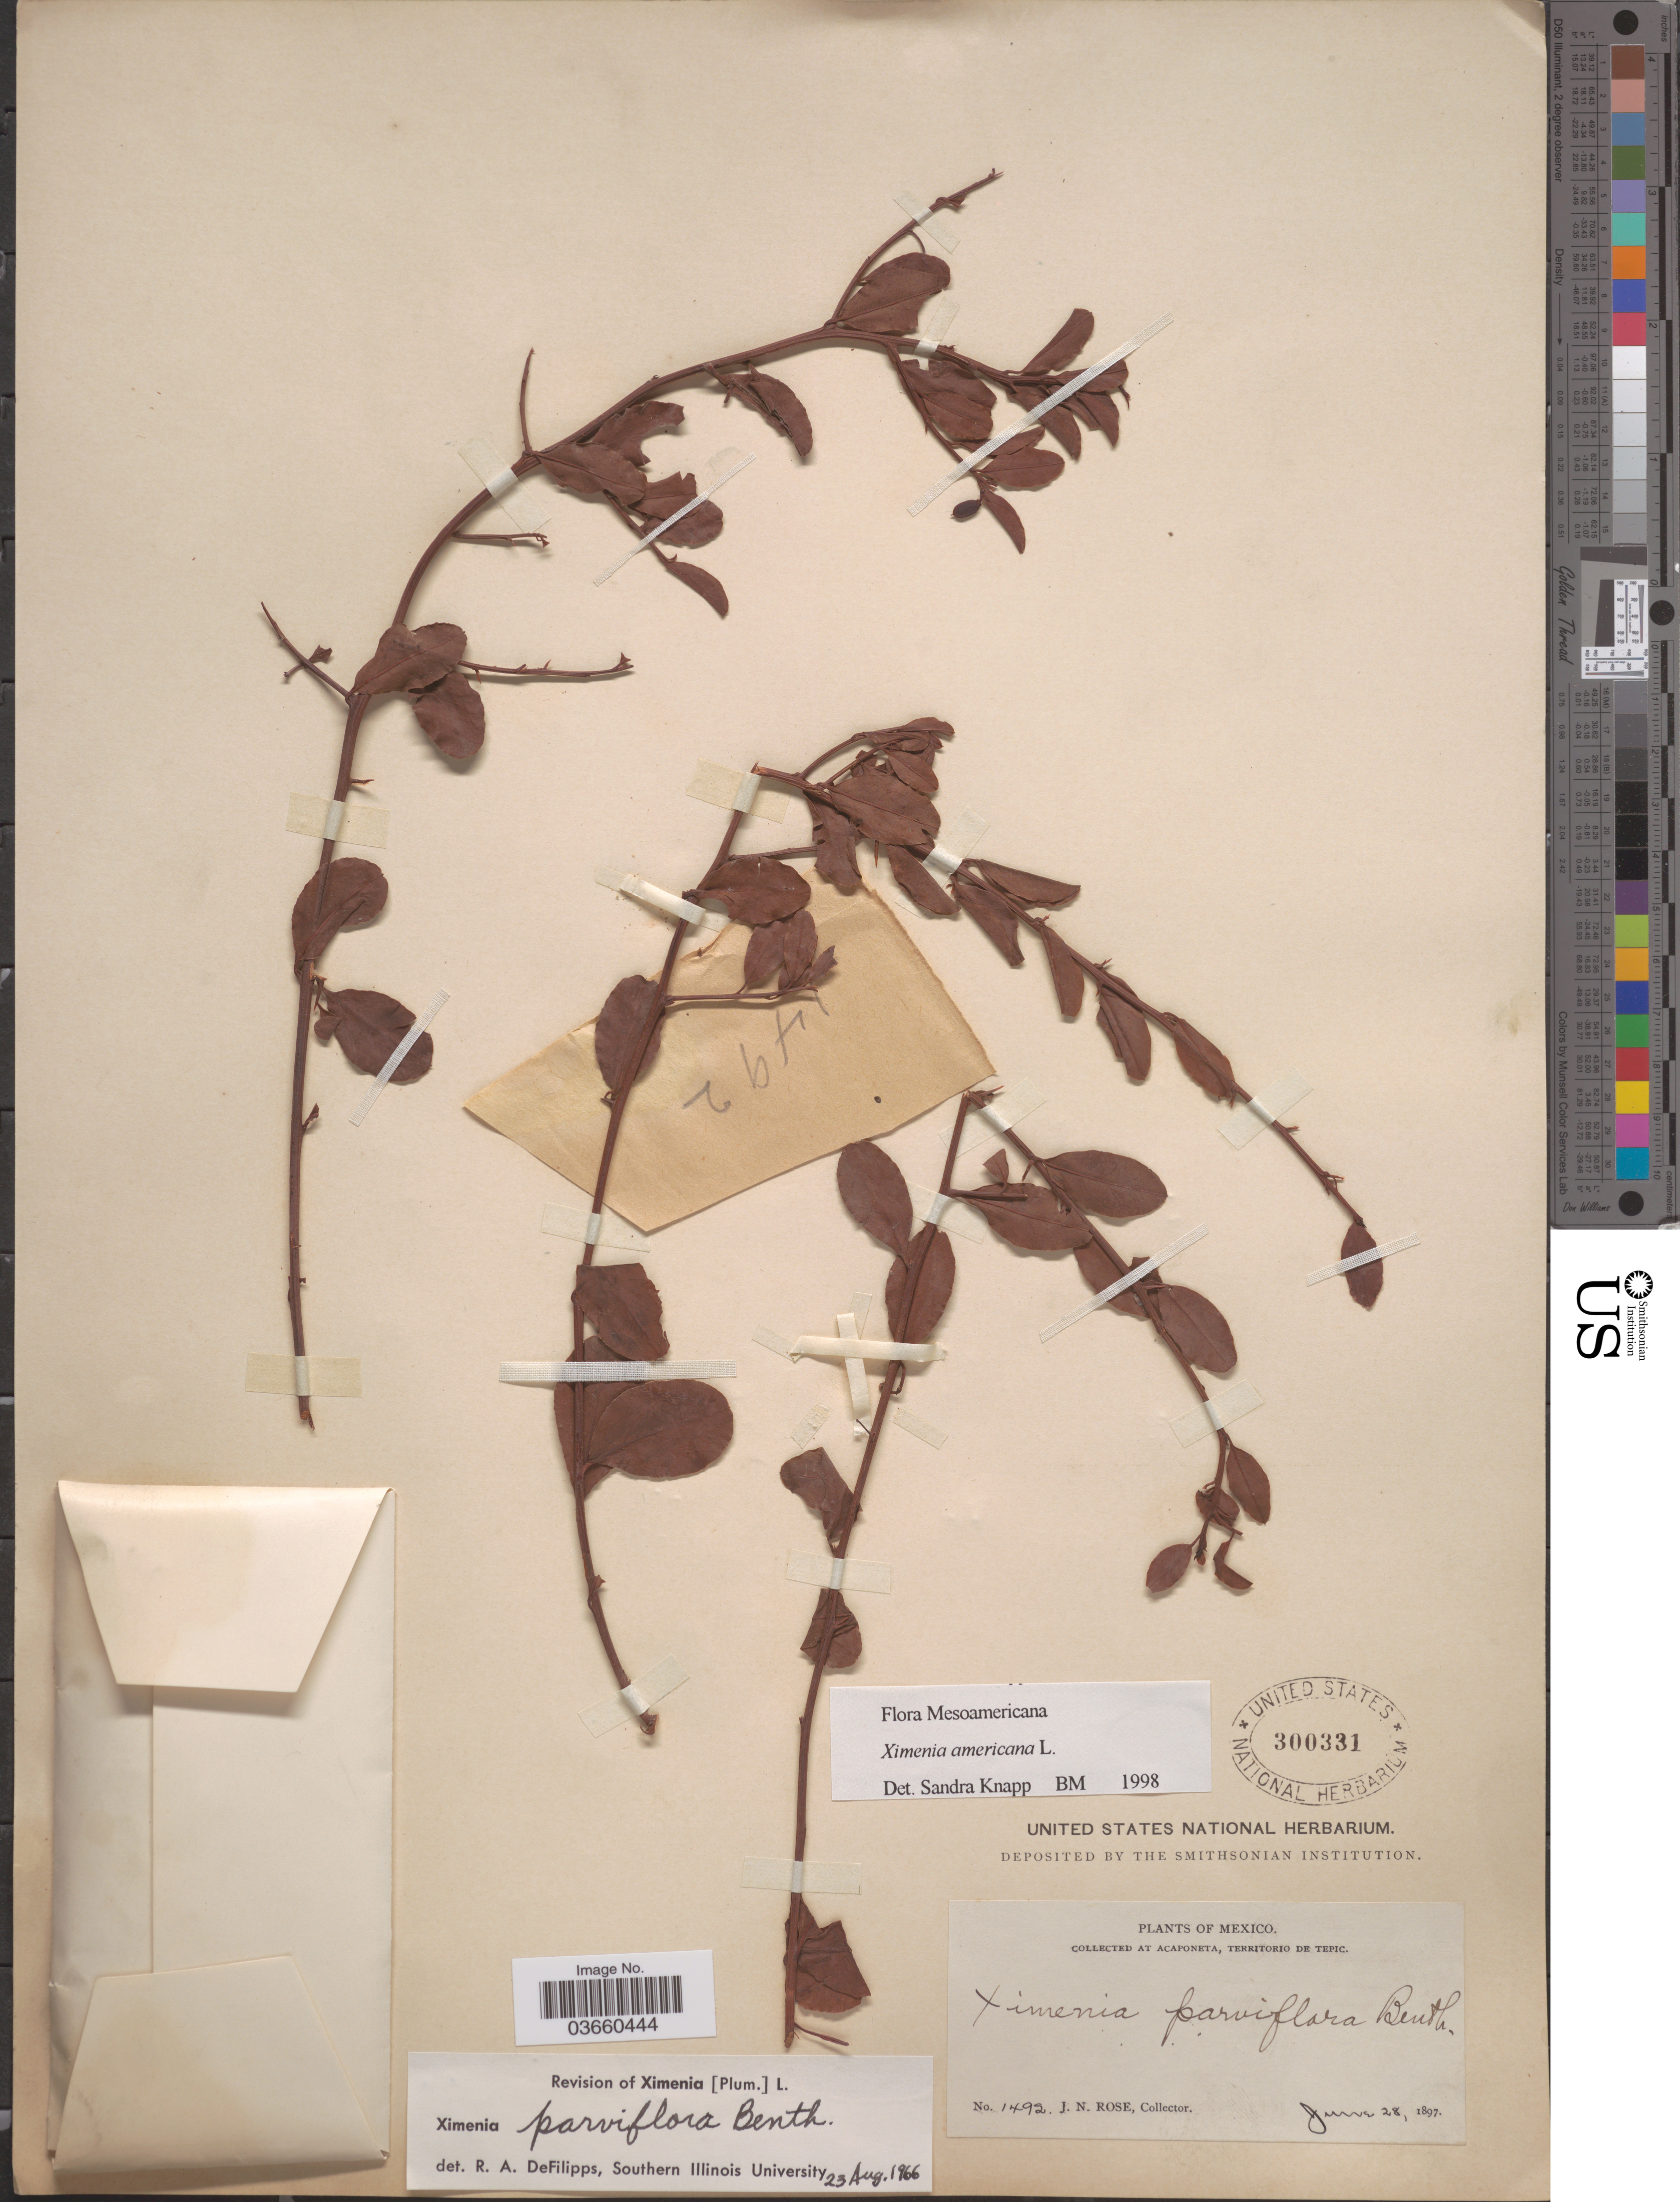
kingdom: Plantae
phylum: Tracheophyta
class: Magnoliopsida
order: Santalales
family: Ximeniaceae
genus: Ximenia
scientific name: Ximenia americana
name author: L.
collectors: J. N. Rose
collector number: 1492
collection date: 1897-06-28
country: Mexico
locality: At Acaponeta, Territorio de Tepic.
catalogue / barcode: US 300331